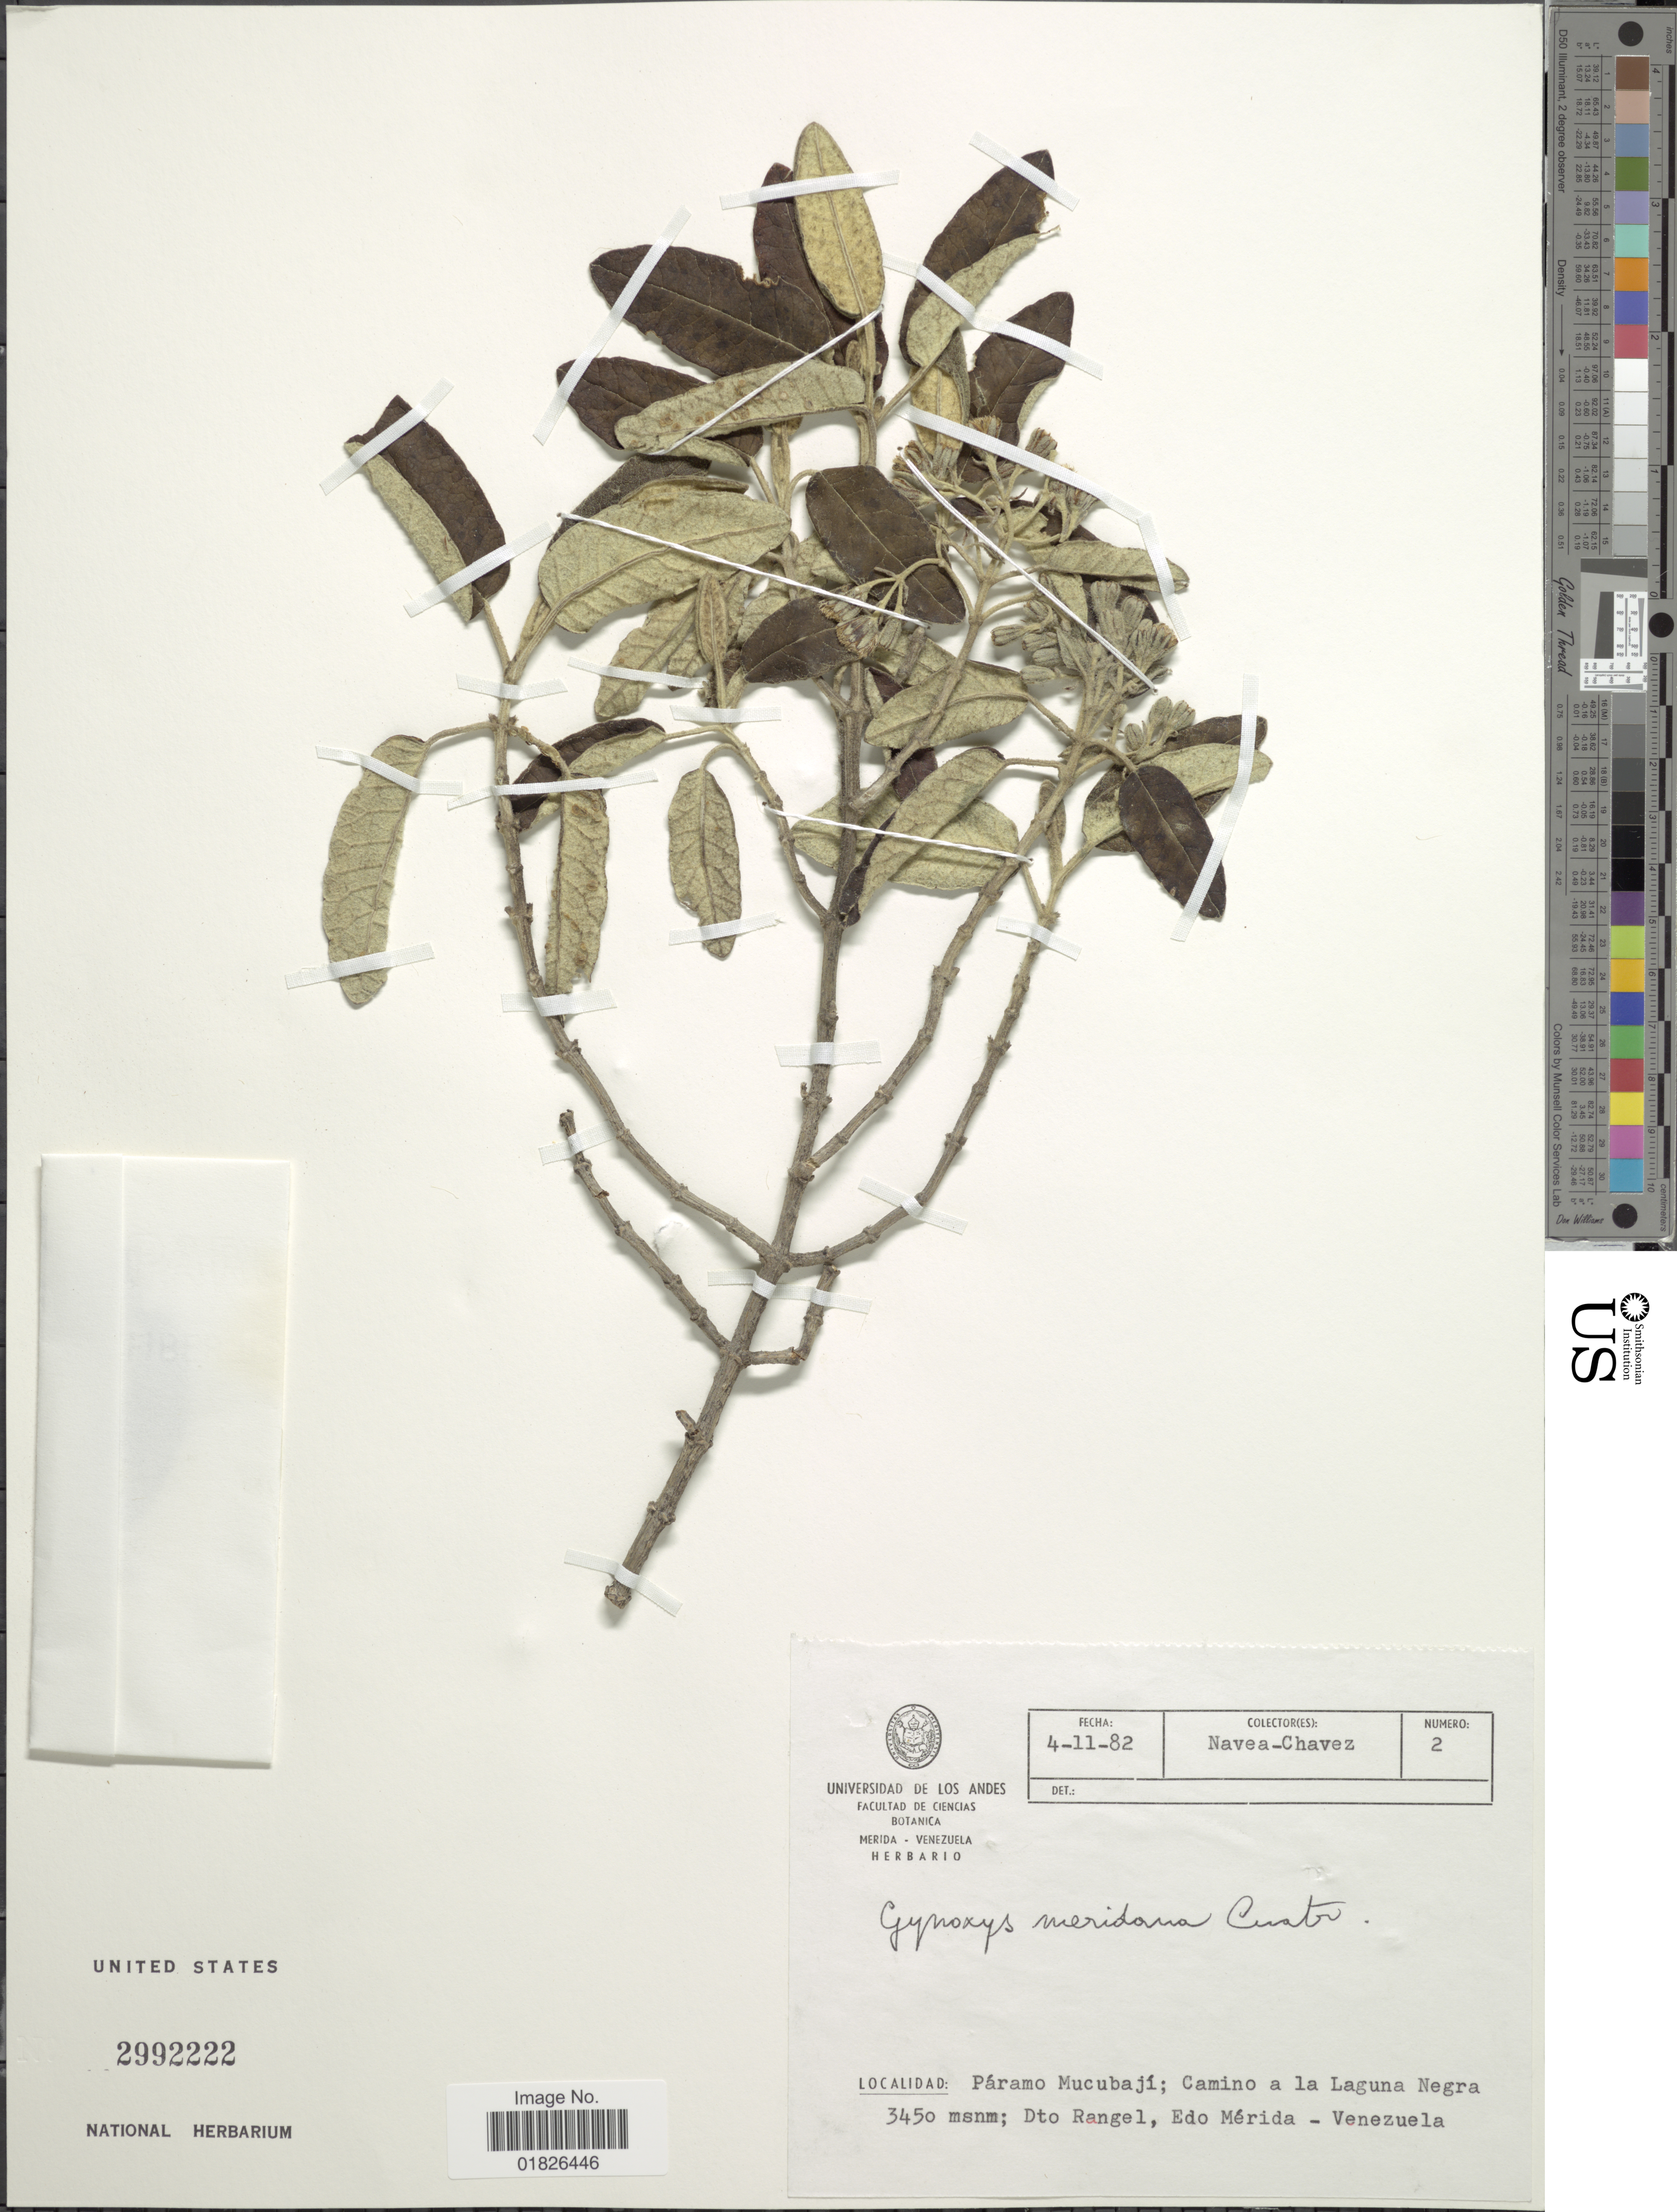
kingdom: Plantae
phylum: Tracheophyta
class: Magnoliopsida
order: Asterales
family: Asteraceae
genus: Gynoxys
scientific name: Gynoxys meridana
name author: Cuatrec.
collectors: Navea-Chavez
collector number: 2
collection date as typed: Transcribed d/m/y: 4/11/82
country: Venezuela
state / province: Mérida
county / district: Rangel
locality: Paramo Mucubaji, Camino a la Laguna Negra, Dto Rangel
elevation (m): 3450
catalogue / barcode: US 2992222